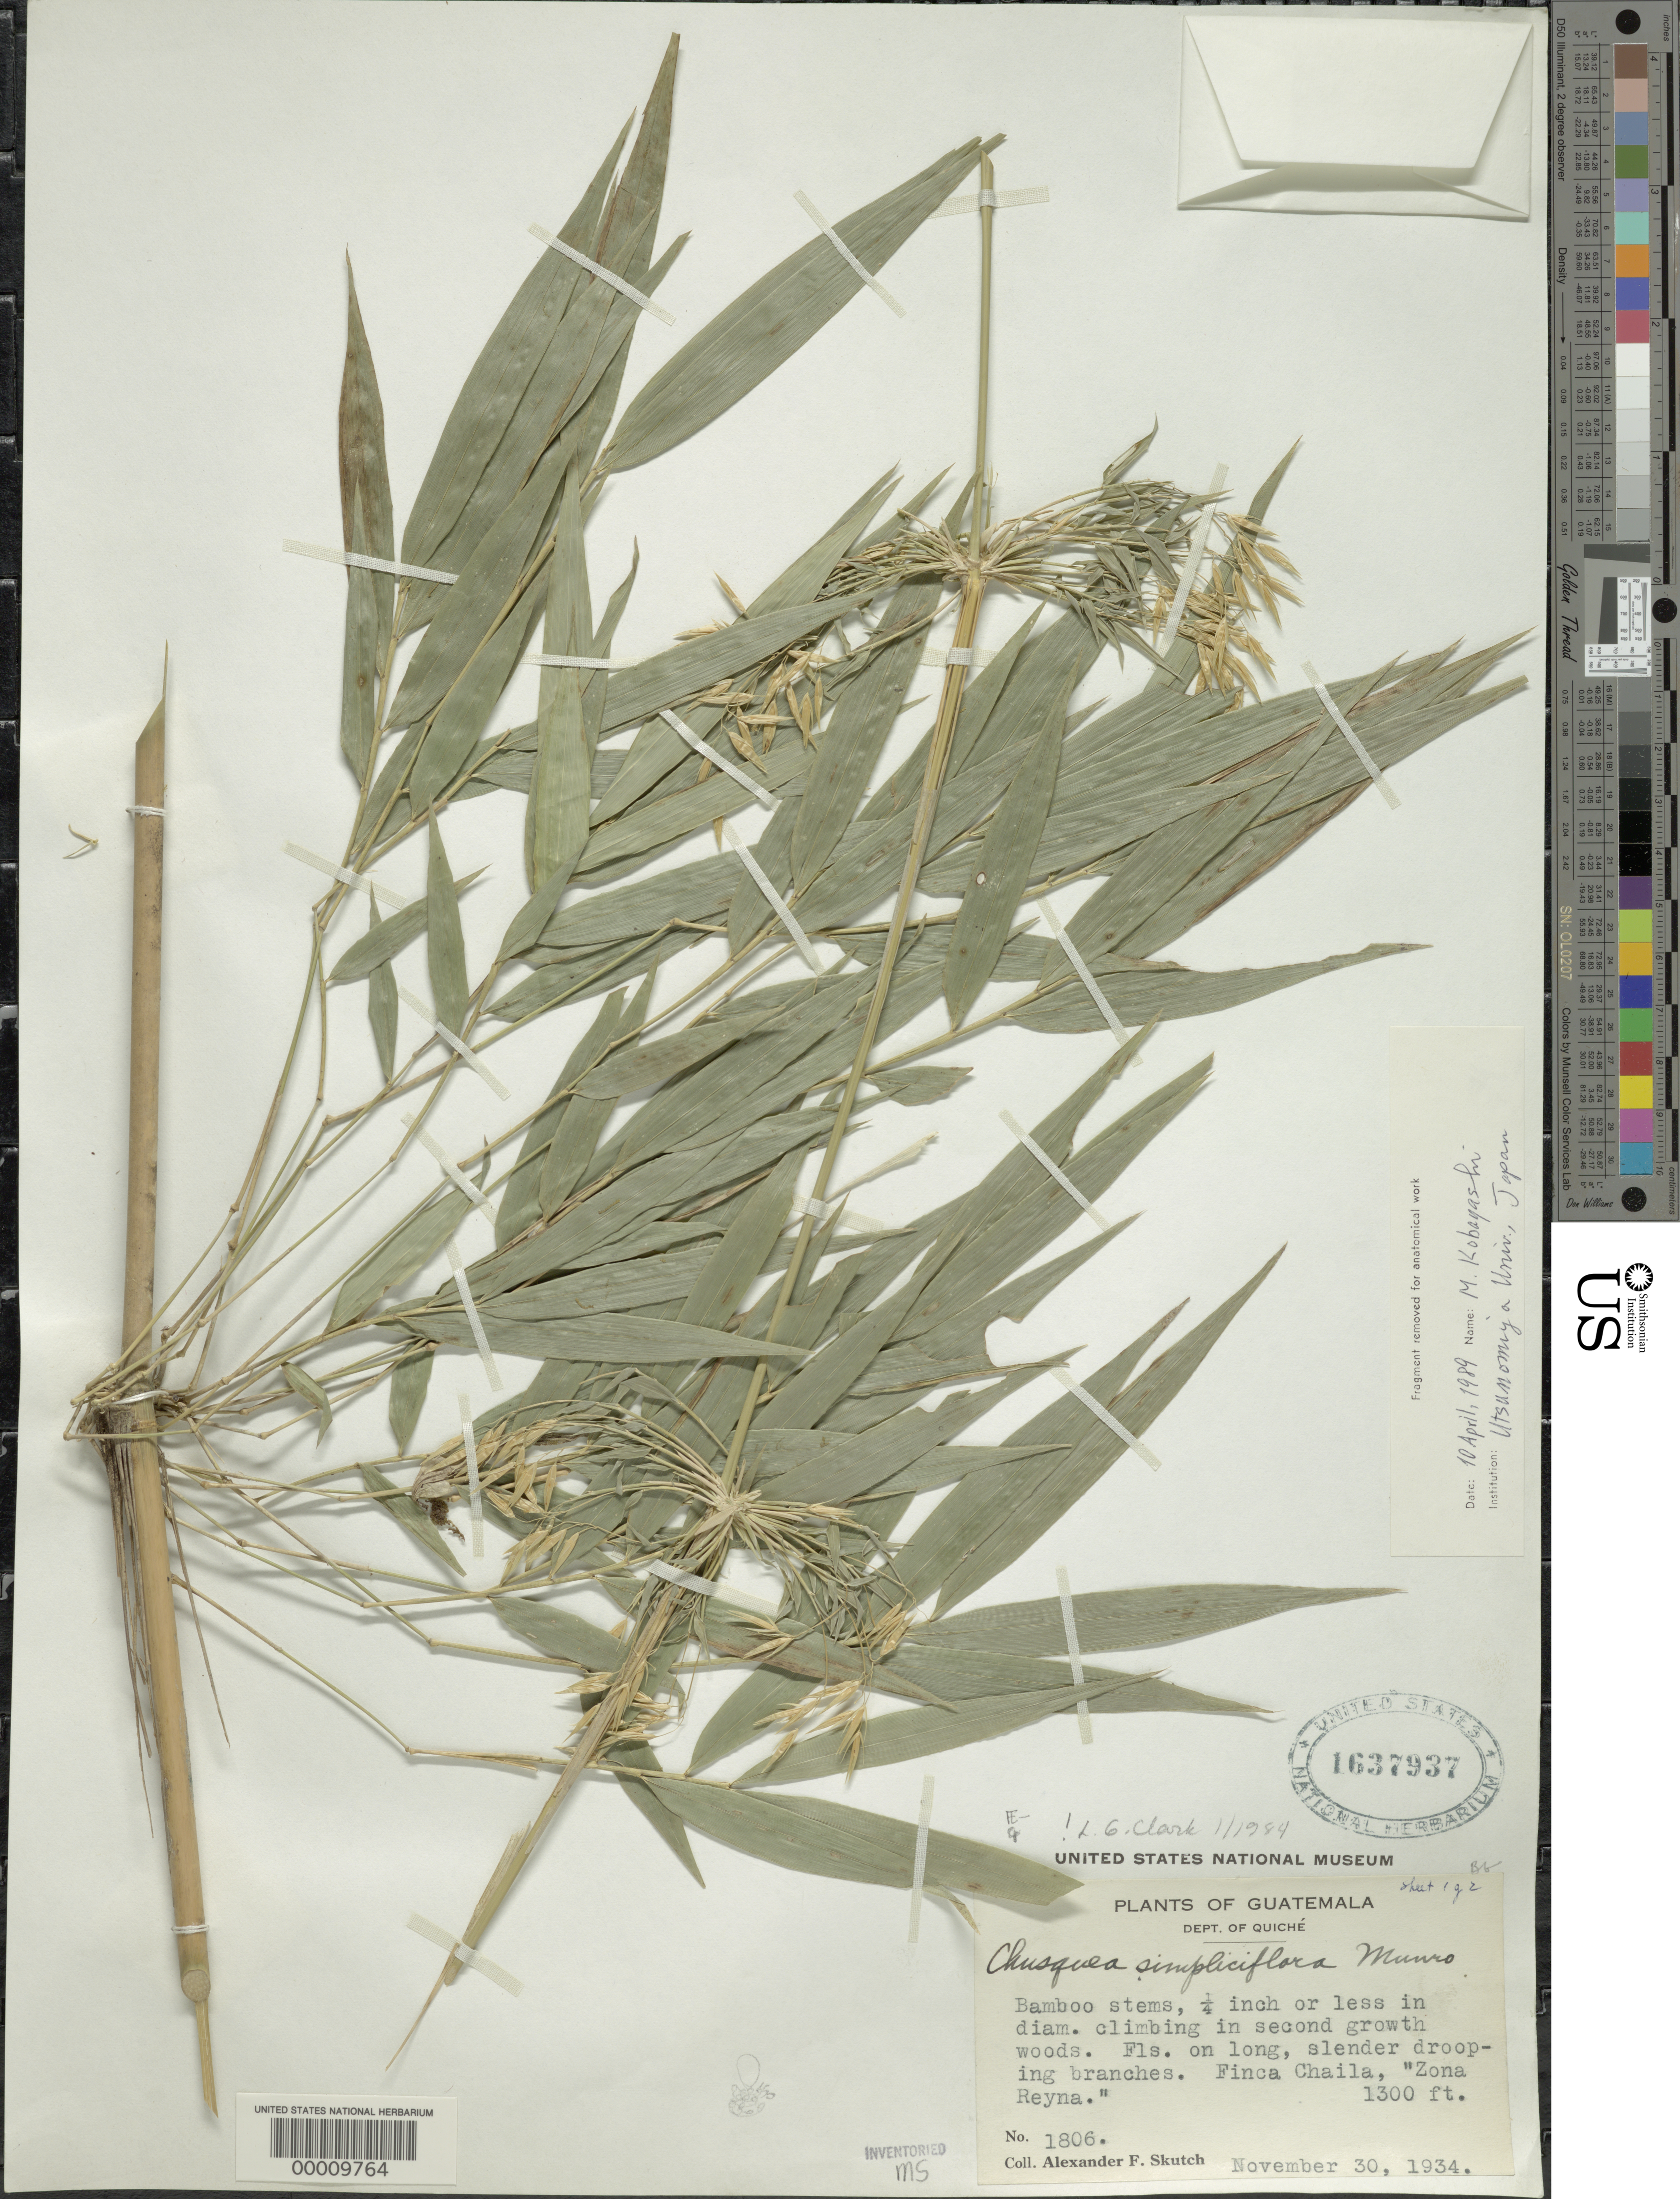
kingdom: Plantae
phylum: Tracheophyta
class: Liliopsida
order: Poales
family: Poaceae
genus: Chusquea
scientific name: Chusquea simpliciflora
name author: Munro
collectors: A. F. Skutch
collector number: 1806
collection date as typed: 30 Nov 1934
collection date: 1934-11-30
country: Guatemala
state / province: El Quiché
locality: Finca Chaila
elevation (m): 396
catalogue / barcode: US 1637937